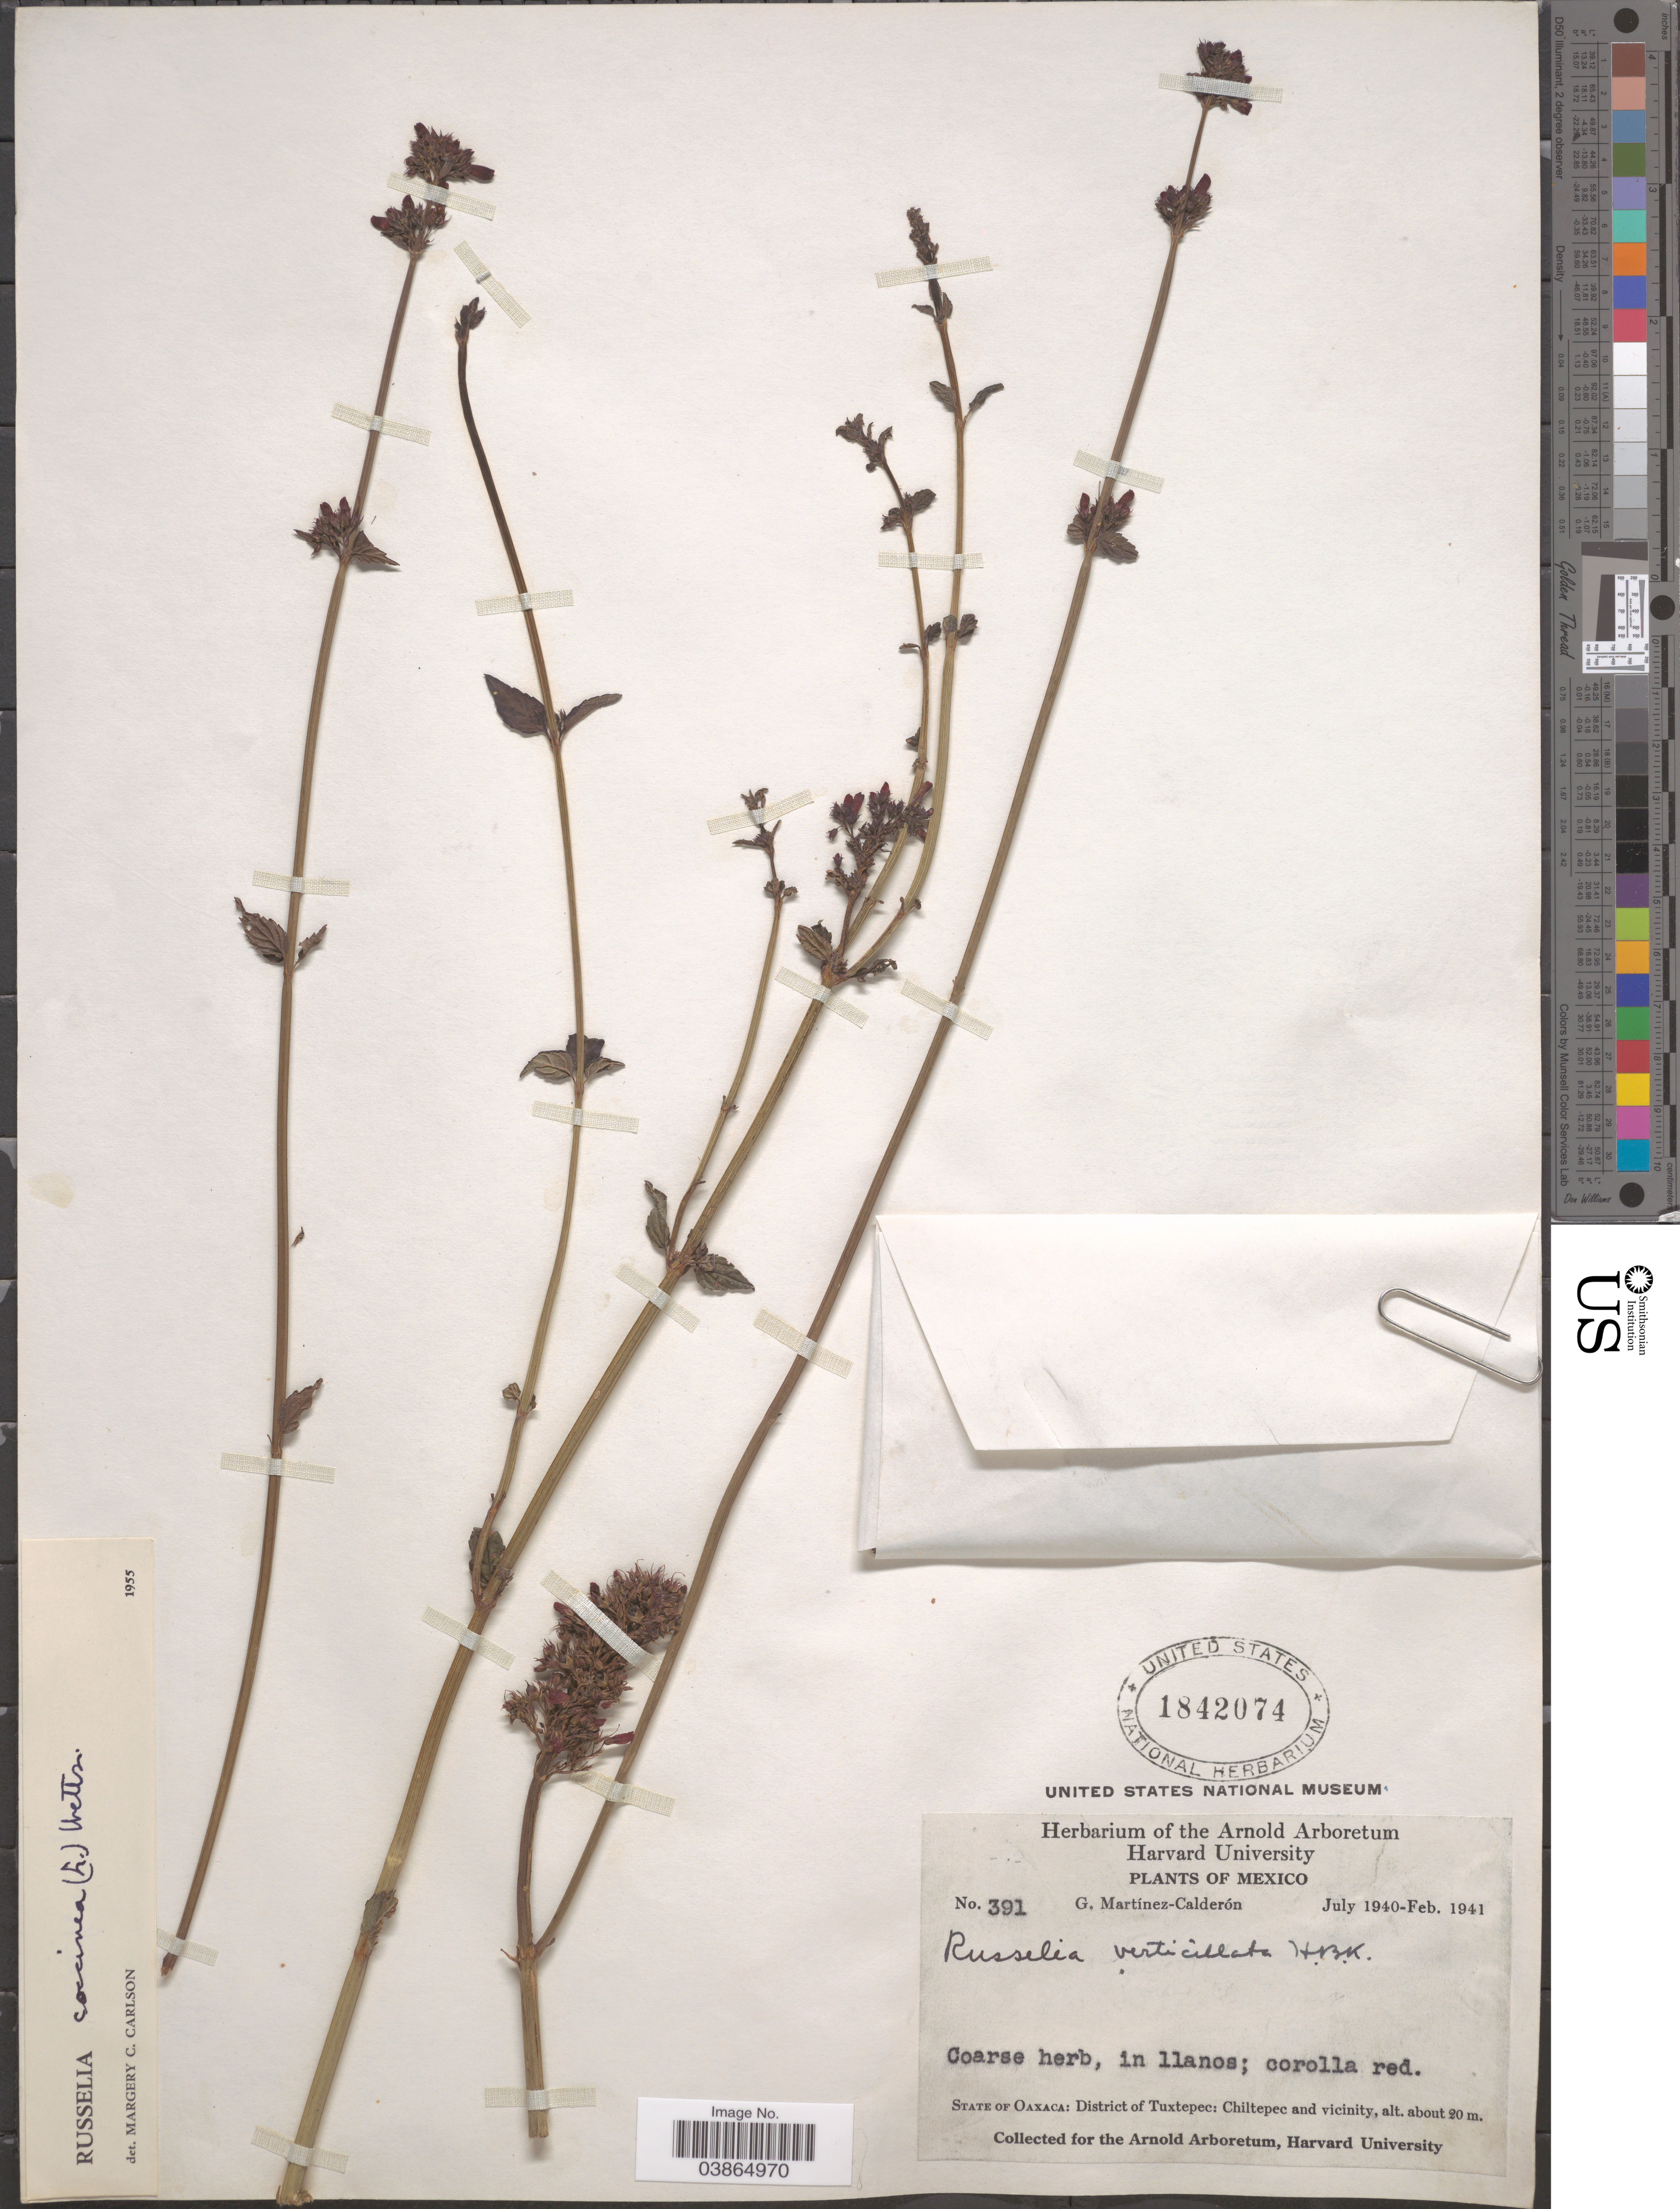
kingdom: Plantae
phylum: Tracheophyta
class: Magnoliopsida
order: Lamiales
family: Plantaginaceae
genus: Russelia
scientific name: Russelia coccinea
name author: (L.) Wettst.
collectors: G. Martínez Calderón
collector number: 391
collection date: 1940-07/1941-02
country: Mexico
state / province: Oaxaca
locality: District of Tuxtepec: Chiltepec and vicinity.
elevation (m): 20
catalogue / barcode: US 1842074